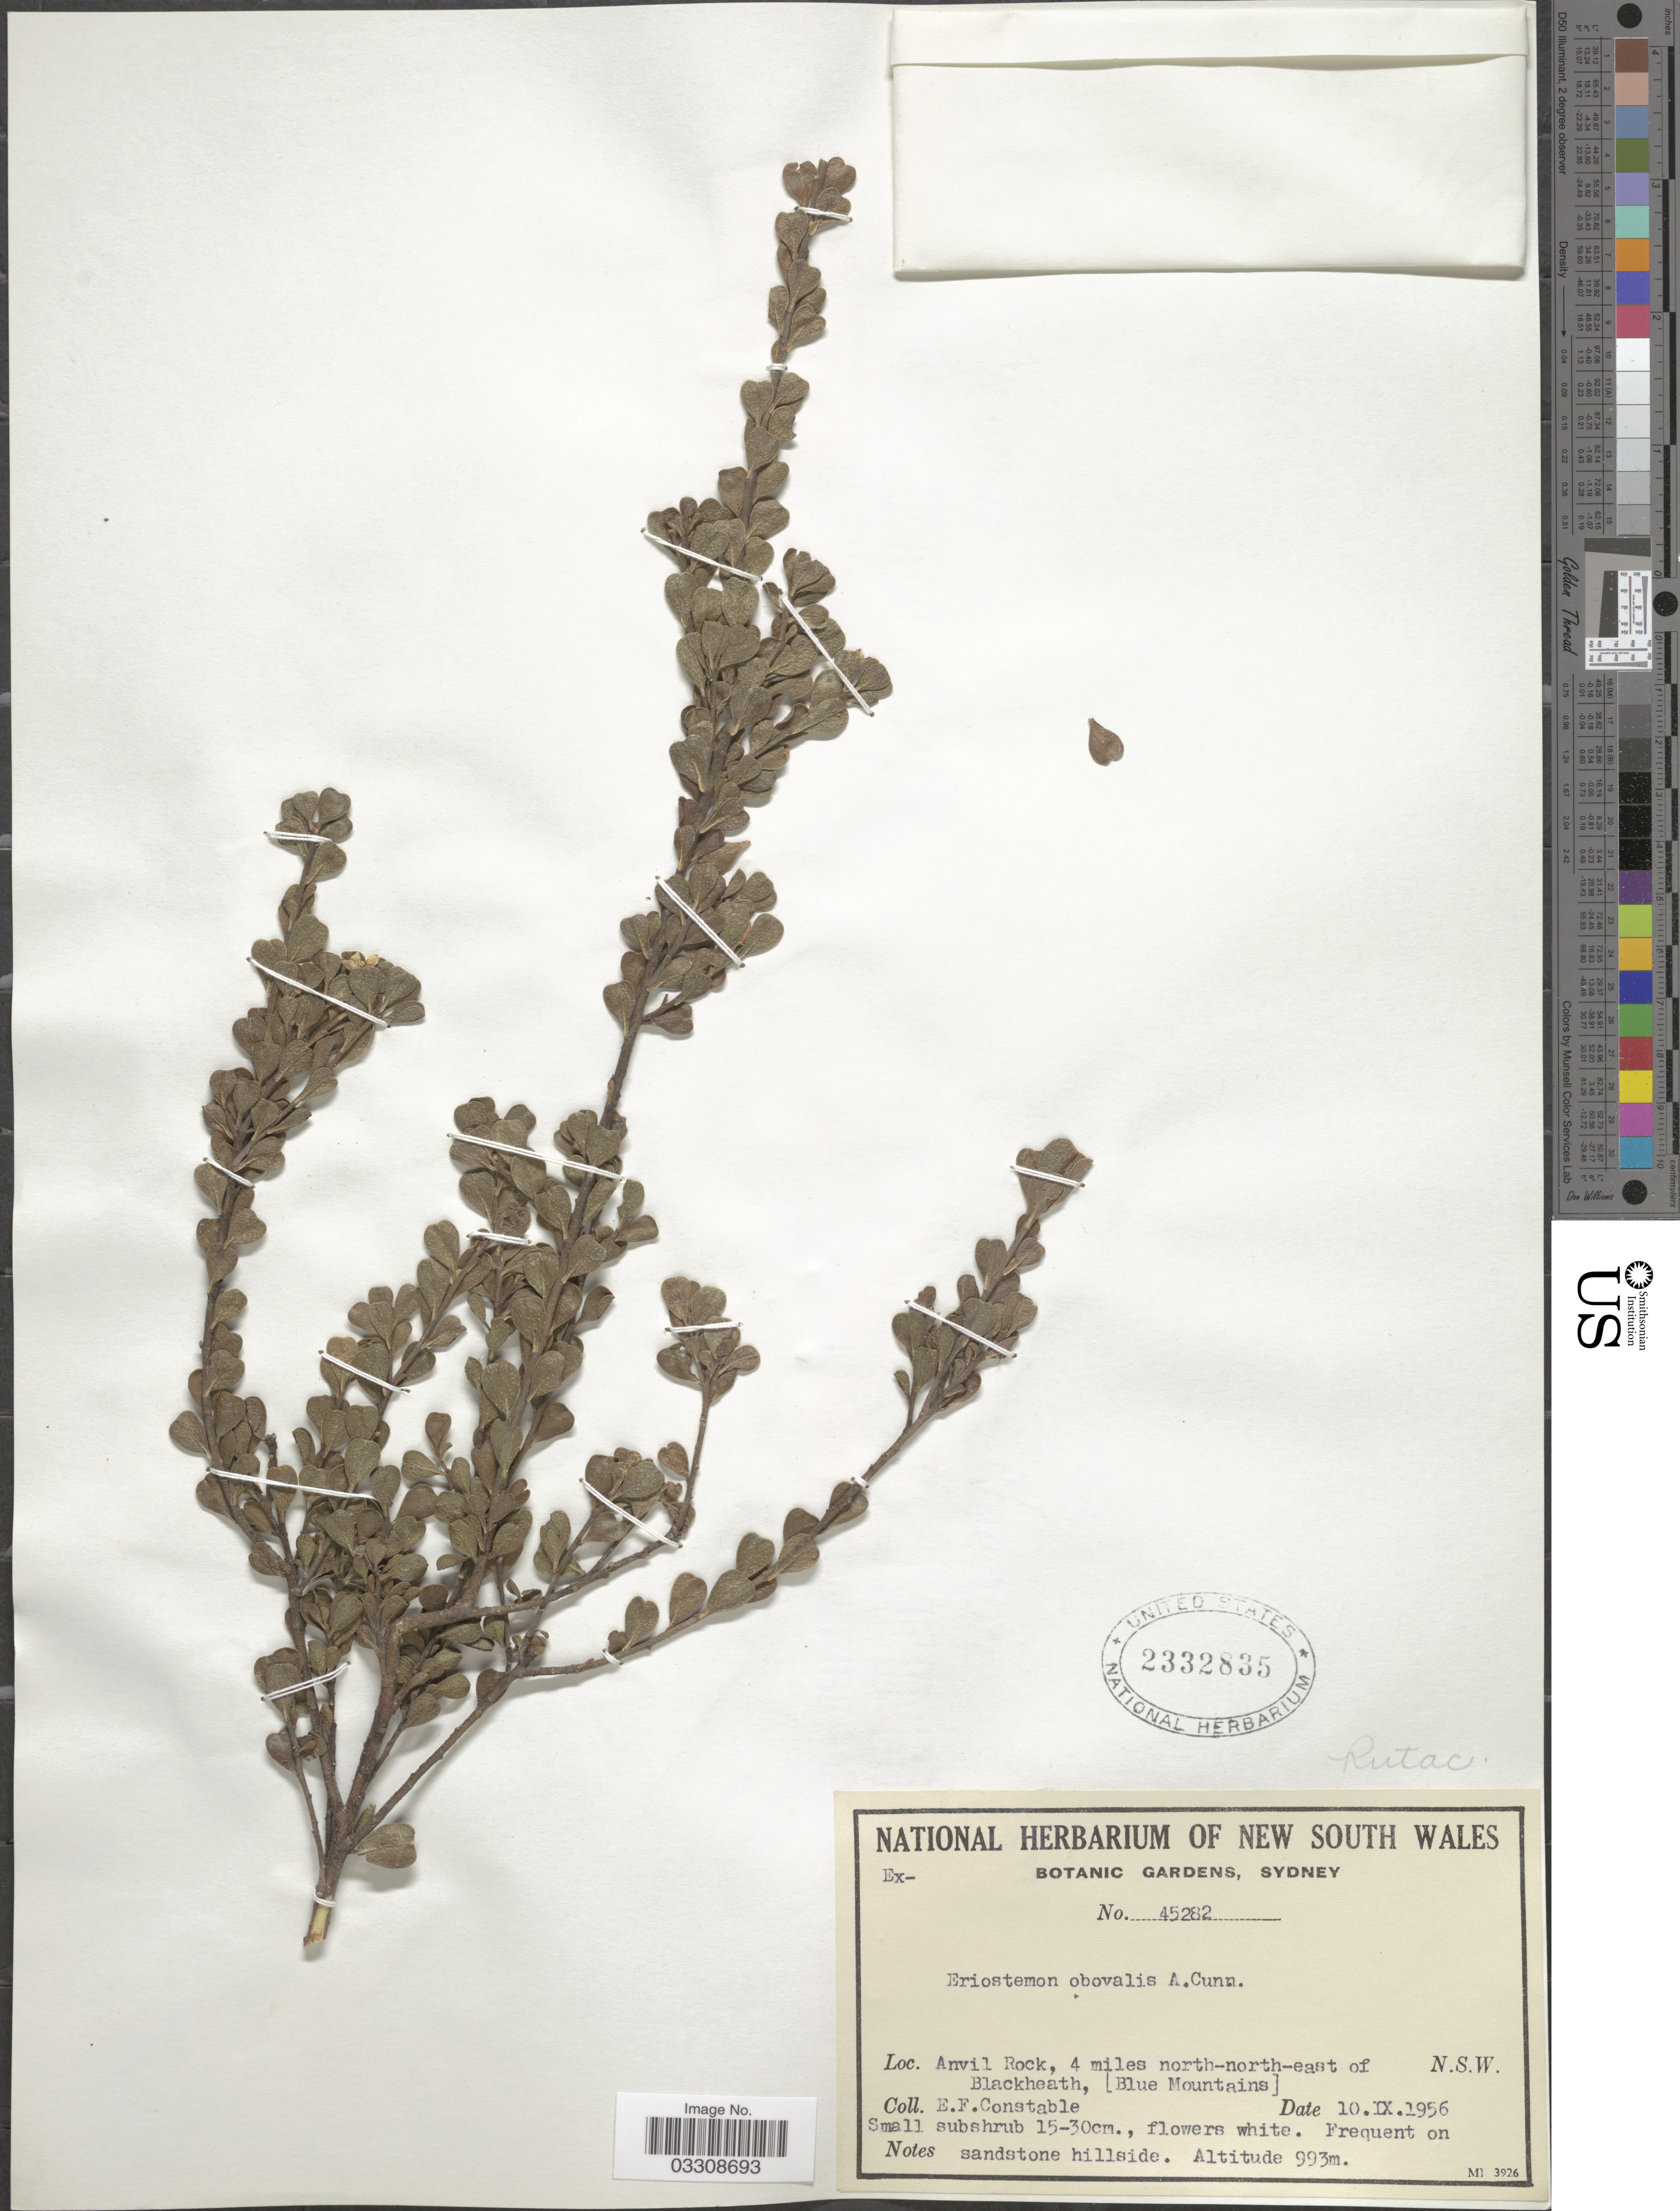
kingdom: Plantae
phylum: Tracheophyta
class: Magnoliopsida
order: Sapindales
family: Rutaceae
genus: Eriostemon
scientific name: Eriostemon obovalis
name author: A. Cunn.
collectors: E. F. Constable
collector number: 45282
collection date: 1956-09-10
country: Australia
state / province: New South Wales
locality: Anvil Rock, 4 miles north-north-east of Blackheath, [Blue Mountains].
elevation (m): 993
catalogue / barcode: US 2332835